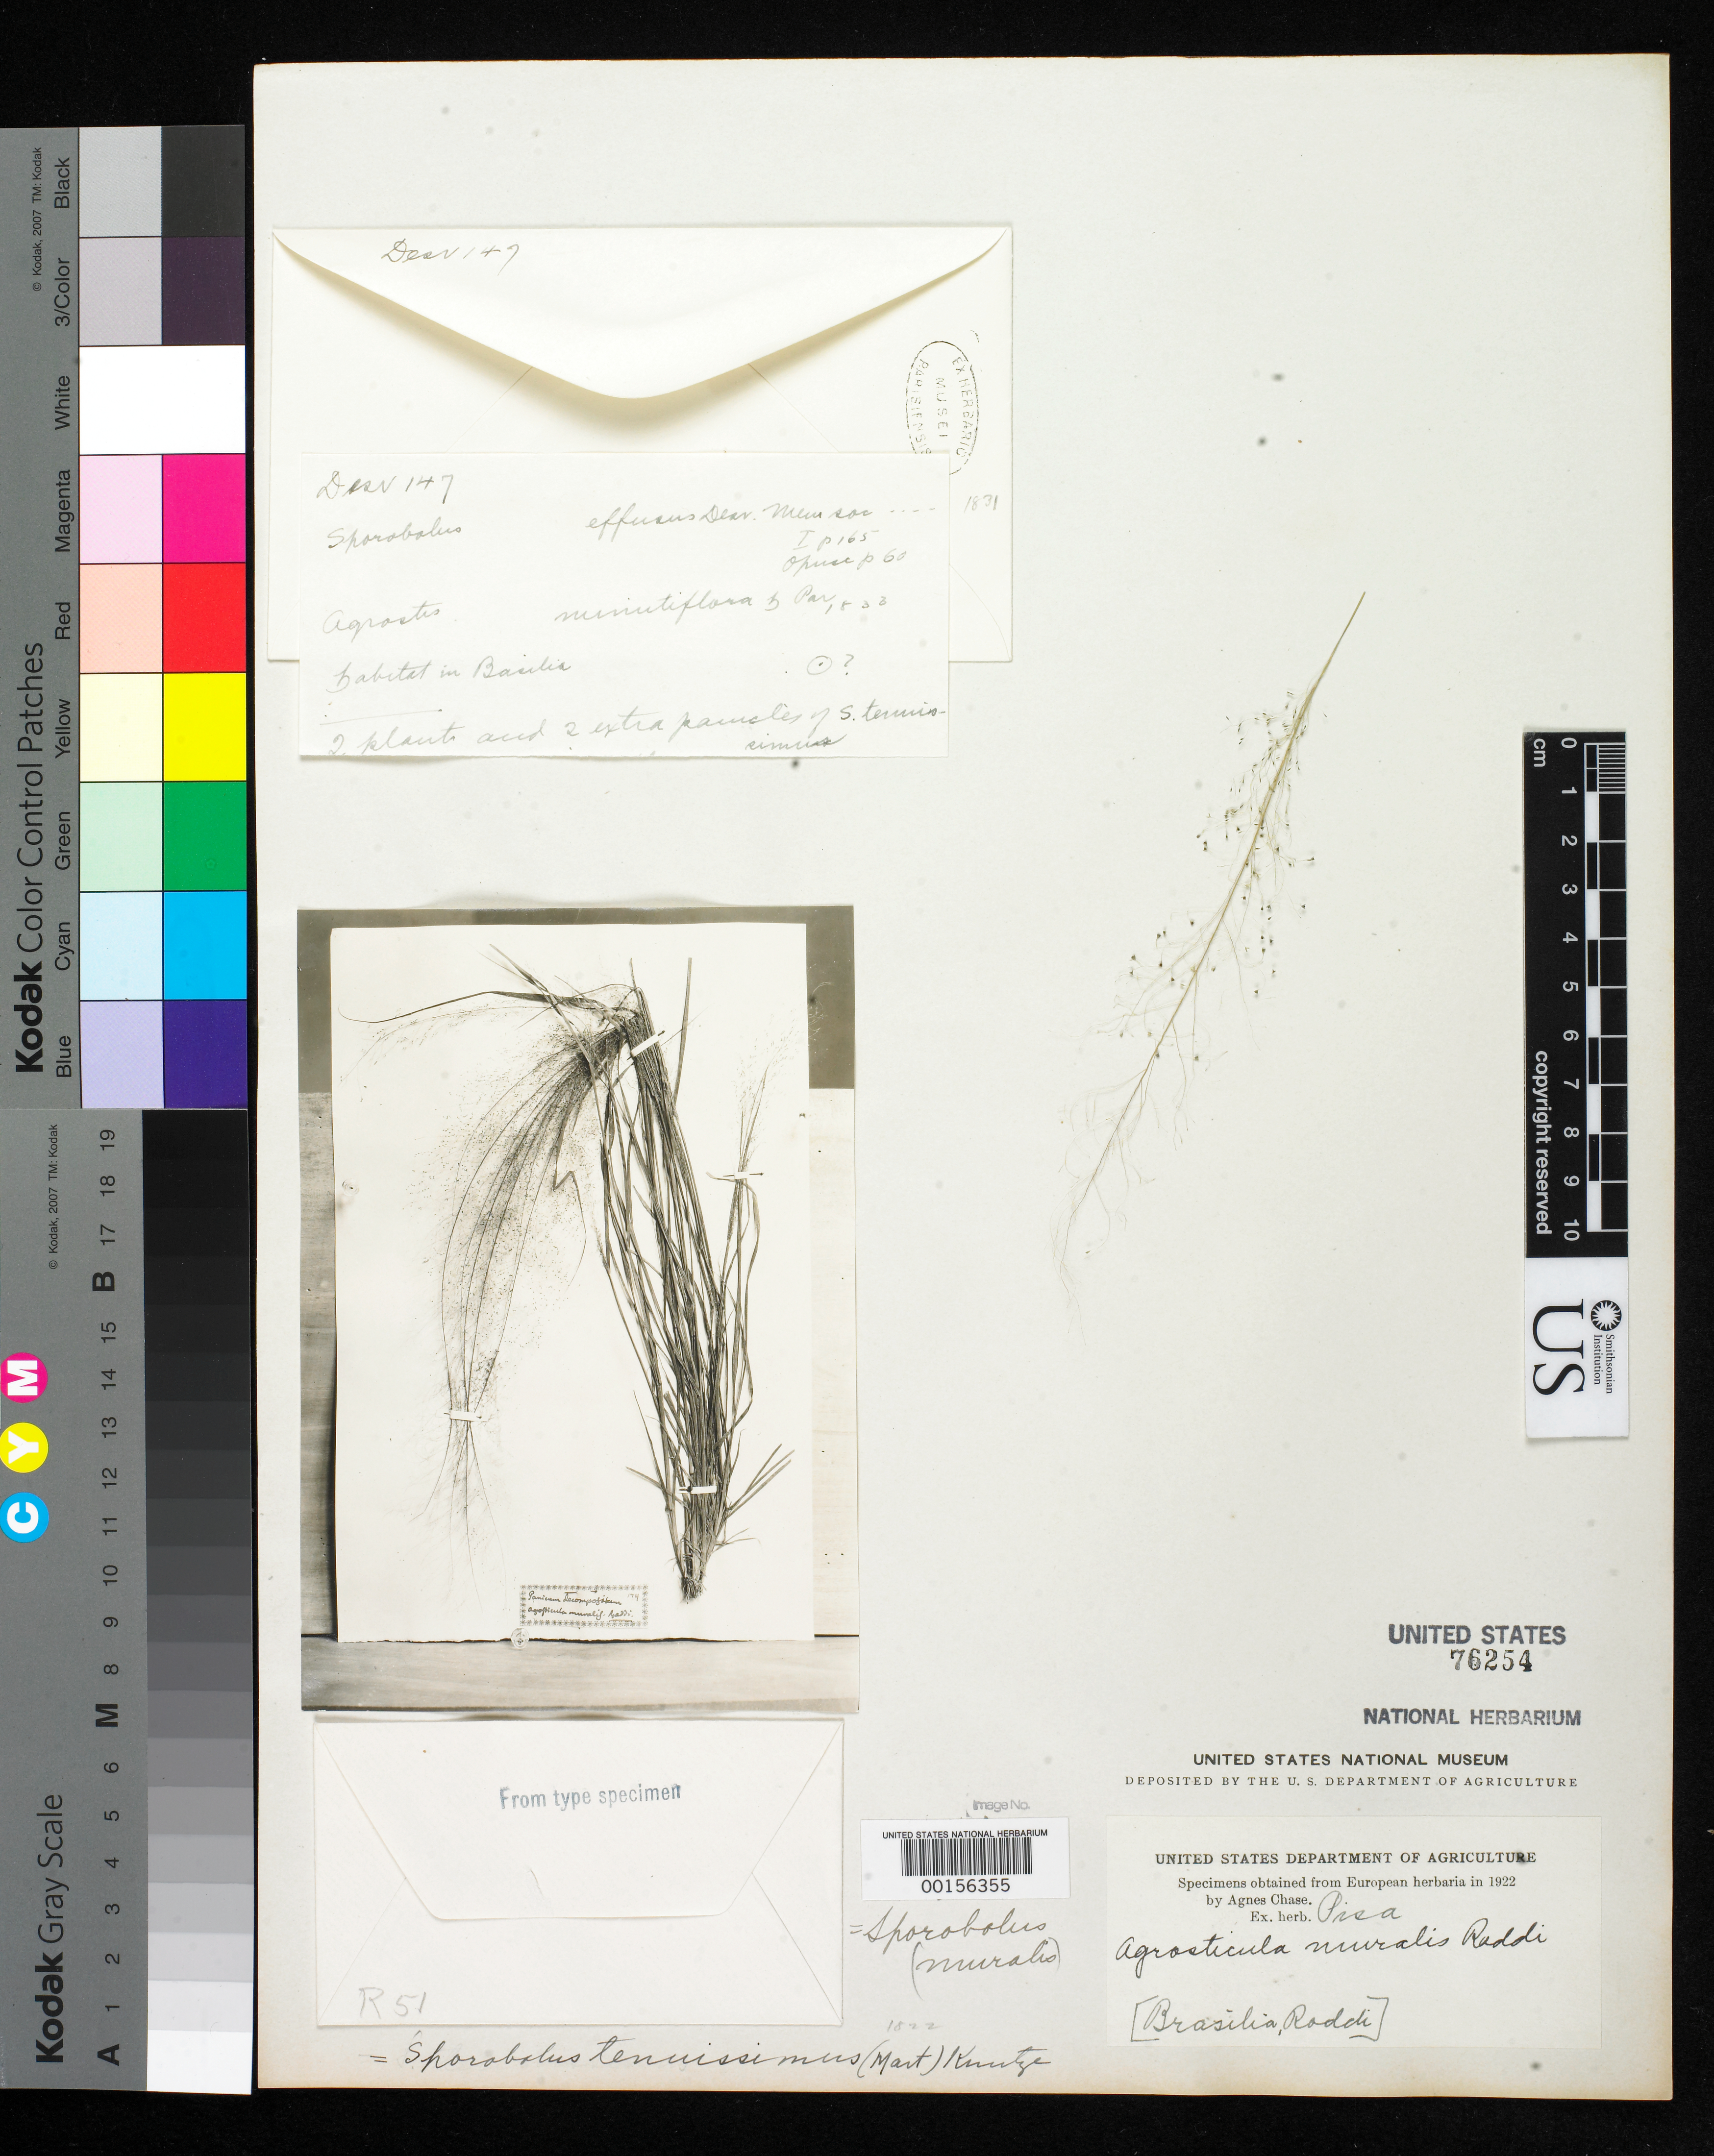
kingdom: Plantae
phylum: Tracheophyta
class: Liliopsida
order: Poales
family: Poaceae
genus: Agrosticula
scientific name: Agrosticula muralis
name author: Raddi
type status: Type Fragment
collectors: G. Raddi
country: Brazil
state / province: Minas Gerais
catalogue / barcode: US 76254